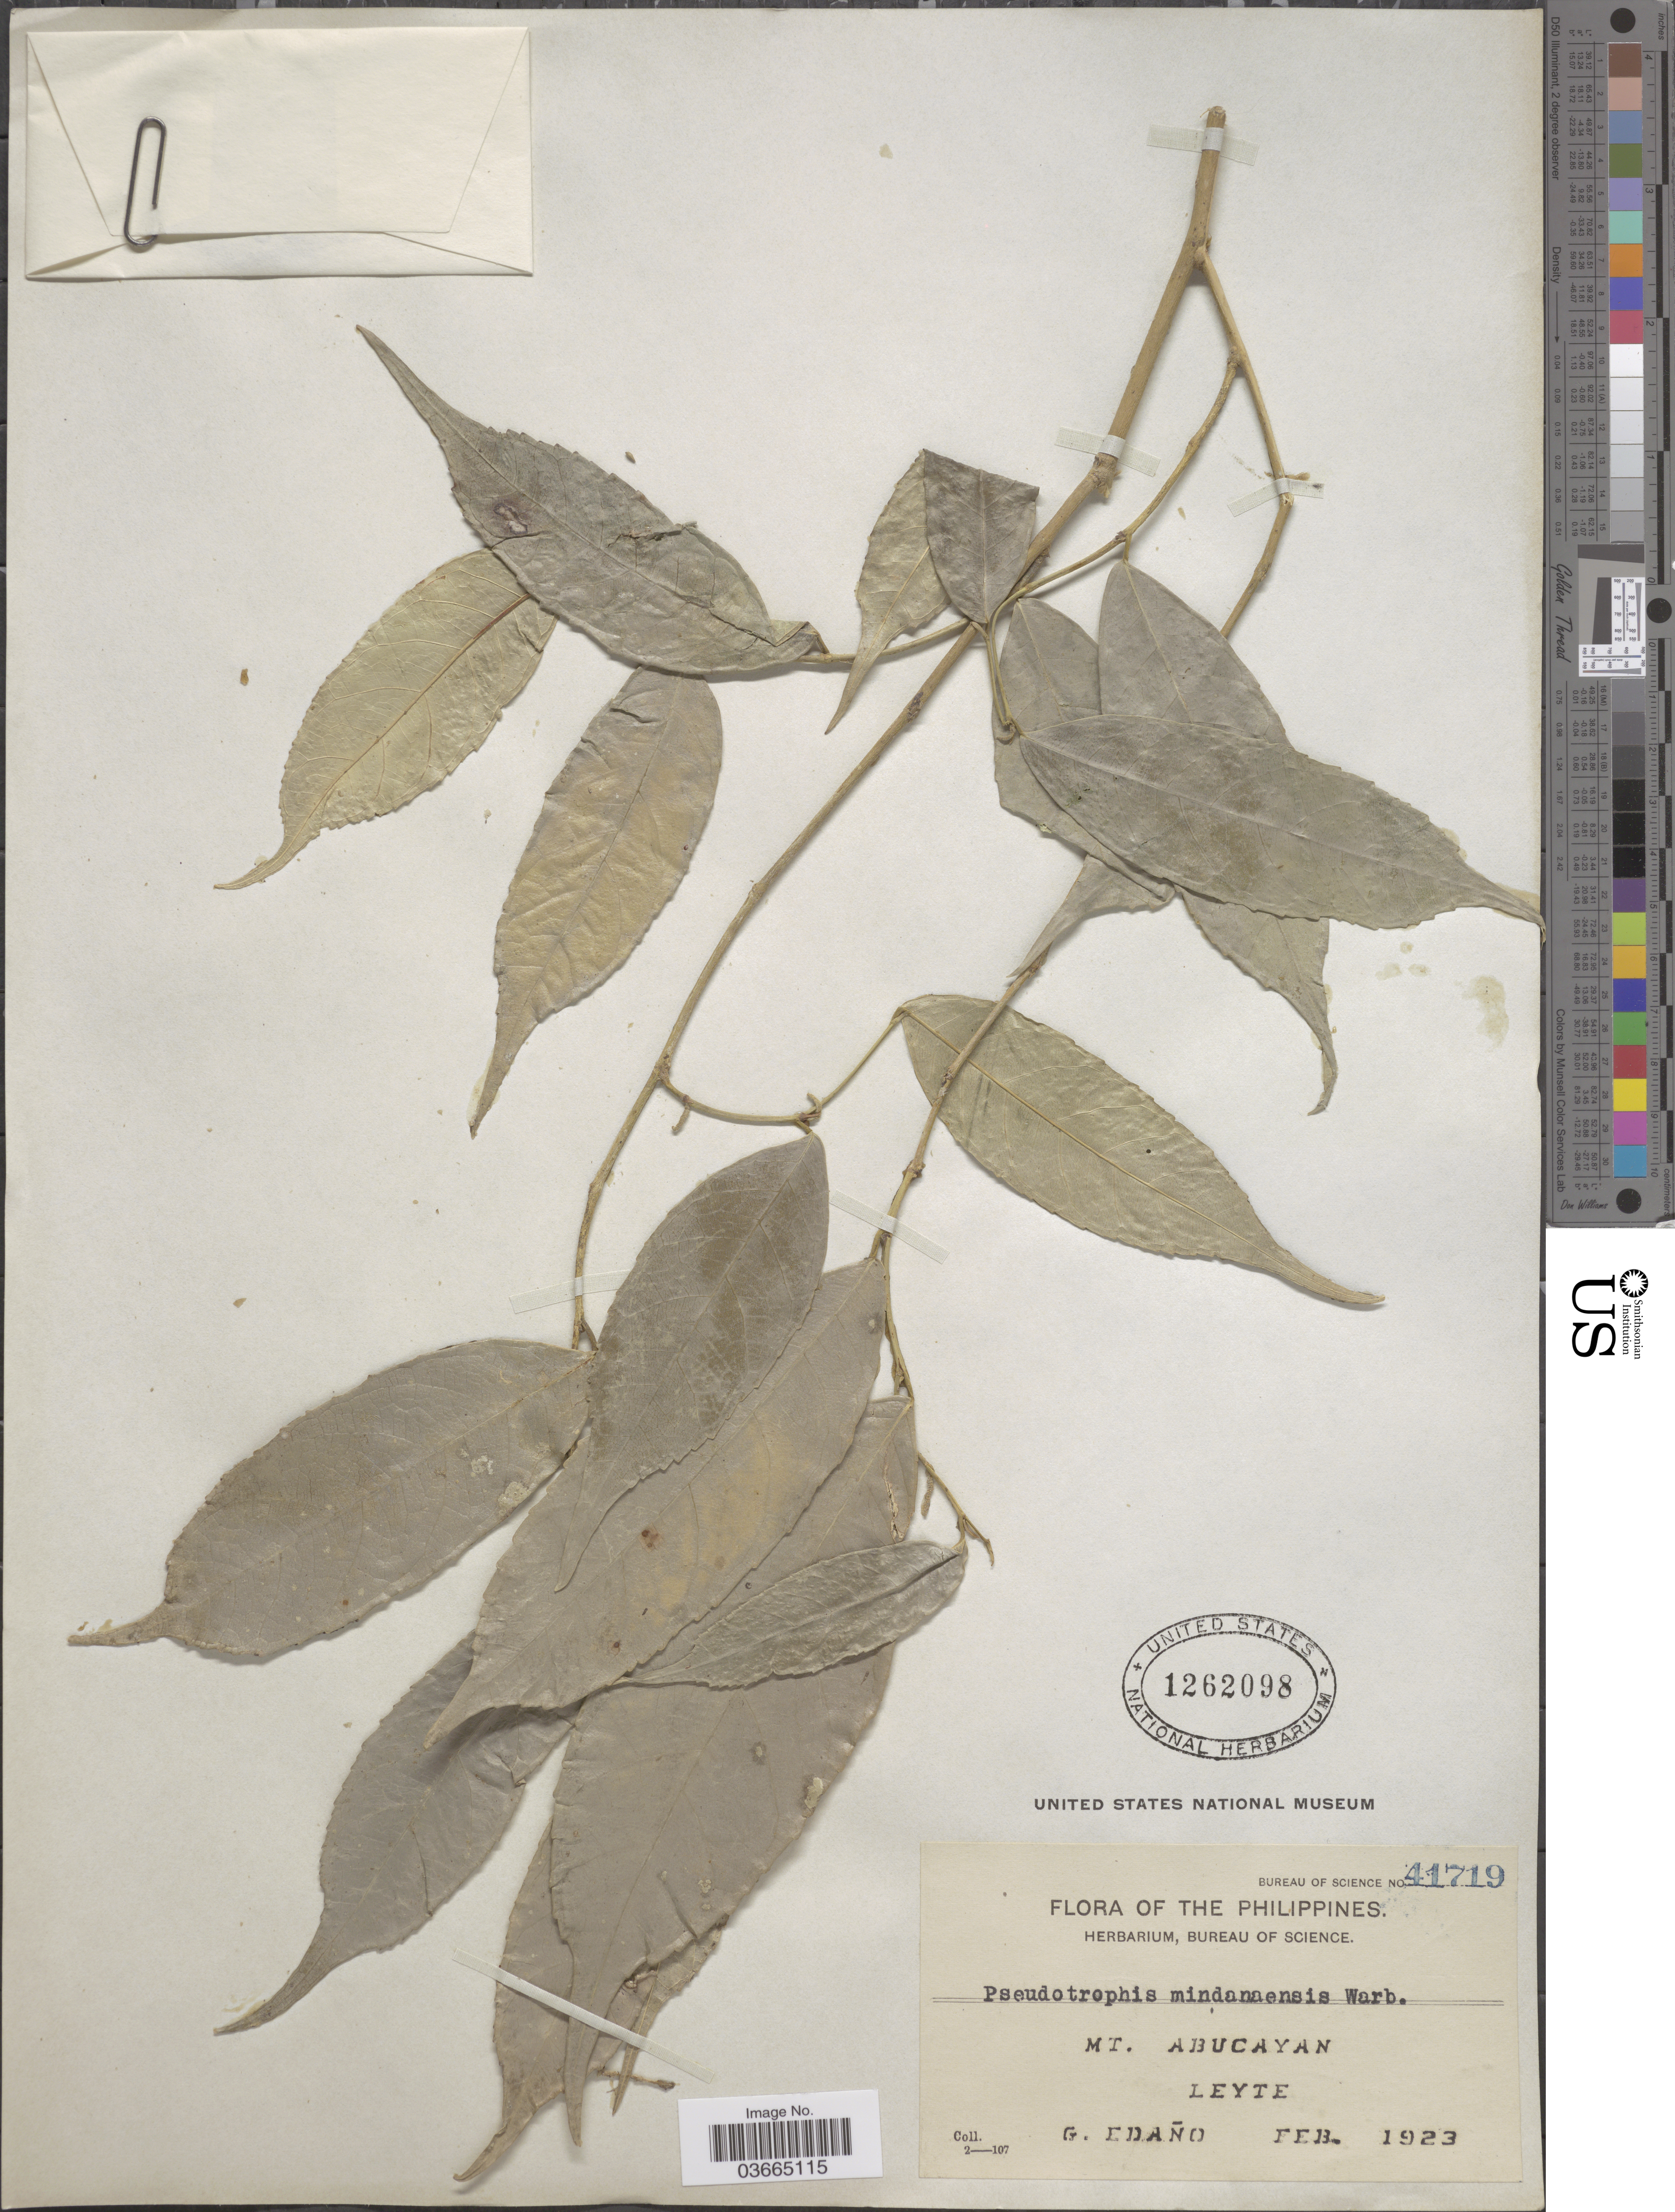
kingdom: Plantae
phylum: Tracheophyta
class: Magnoliopsida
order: Rosales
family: Moraceae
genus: Taxotrophis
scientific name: Taxotrophis macrophylla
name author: (Blume) Boerl.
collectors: G. Edaño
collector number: Bureau of Science 41719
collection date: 1923-02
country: Philippines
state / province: Eastern Visayas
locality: The Philippines. Mt. Abucayan. Leyte.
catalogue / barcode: US 1262098